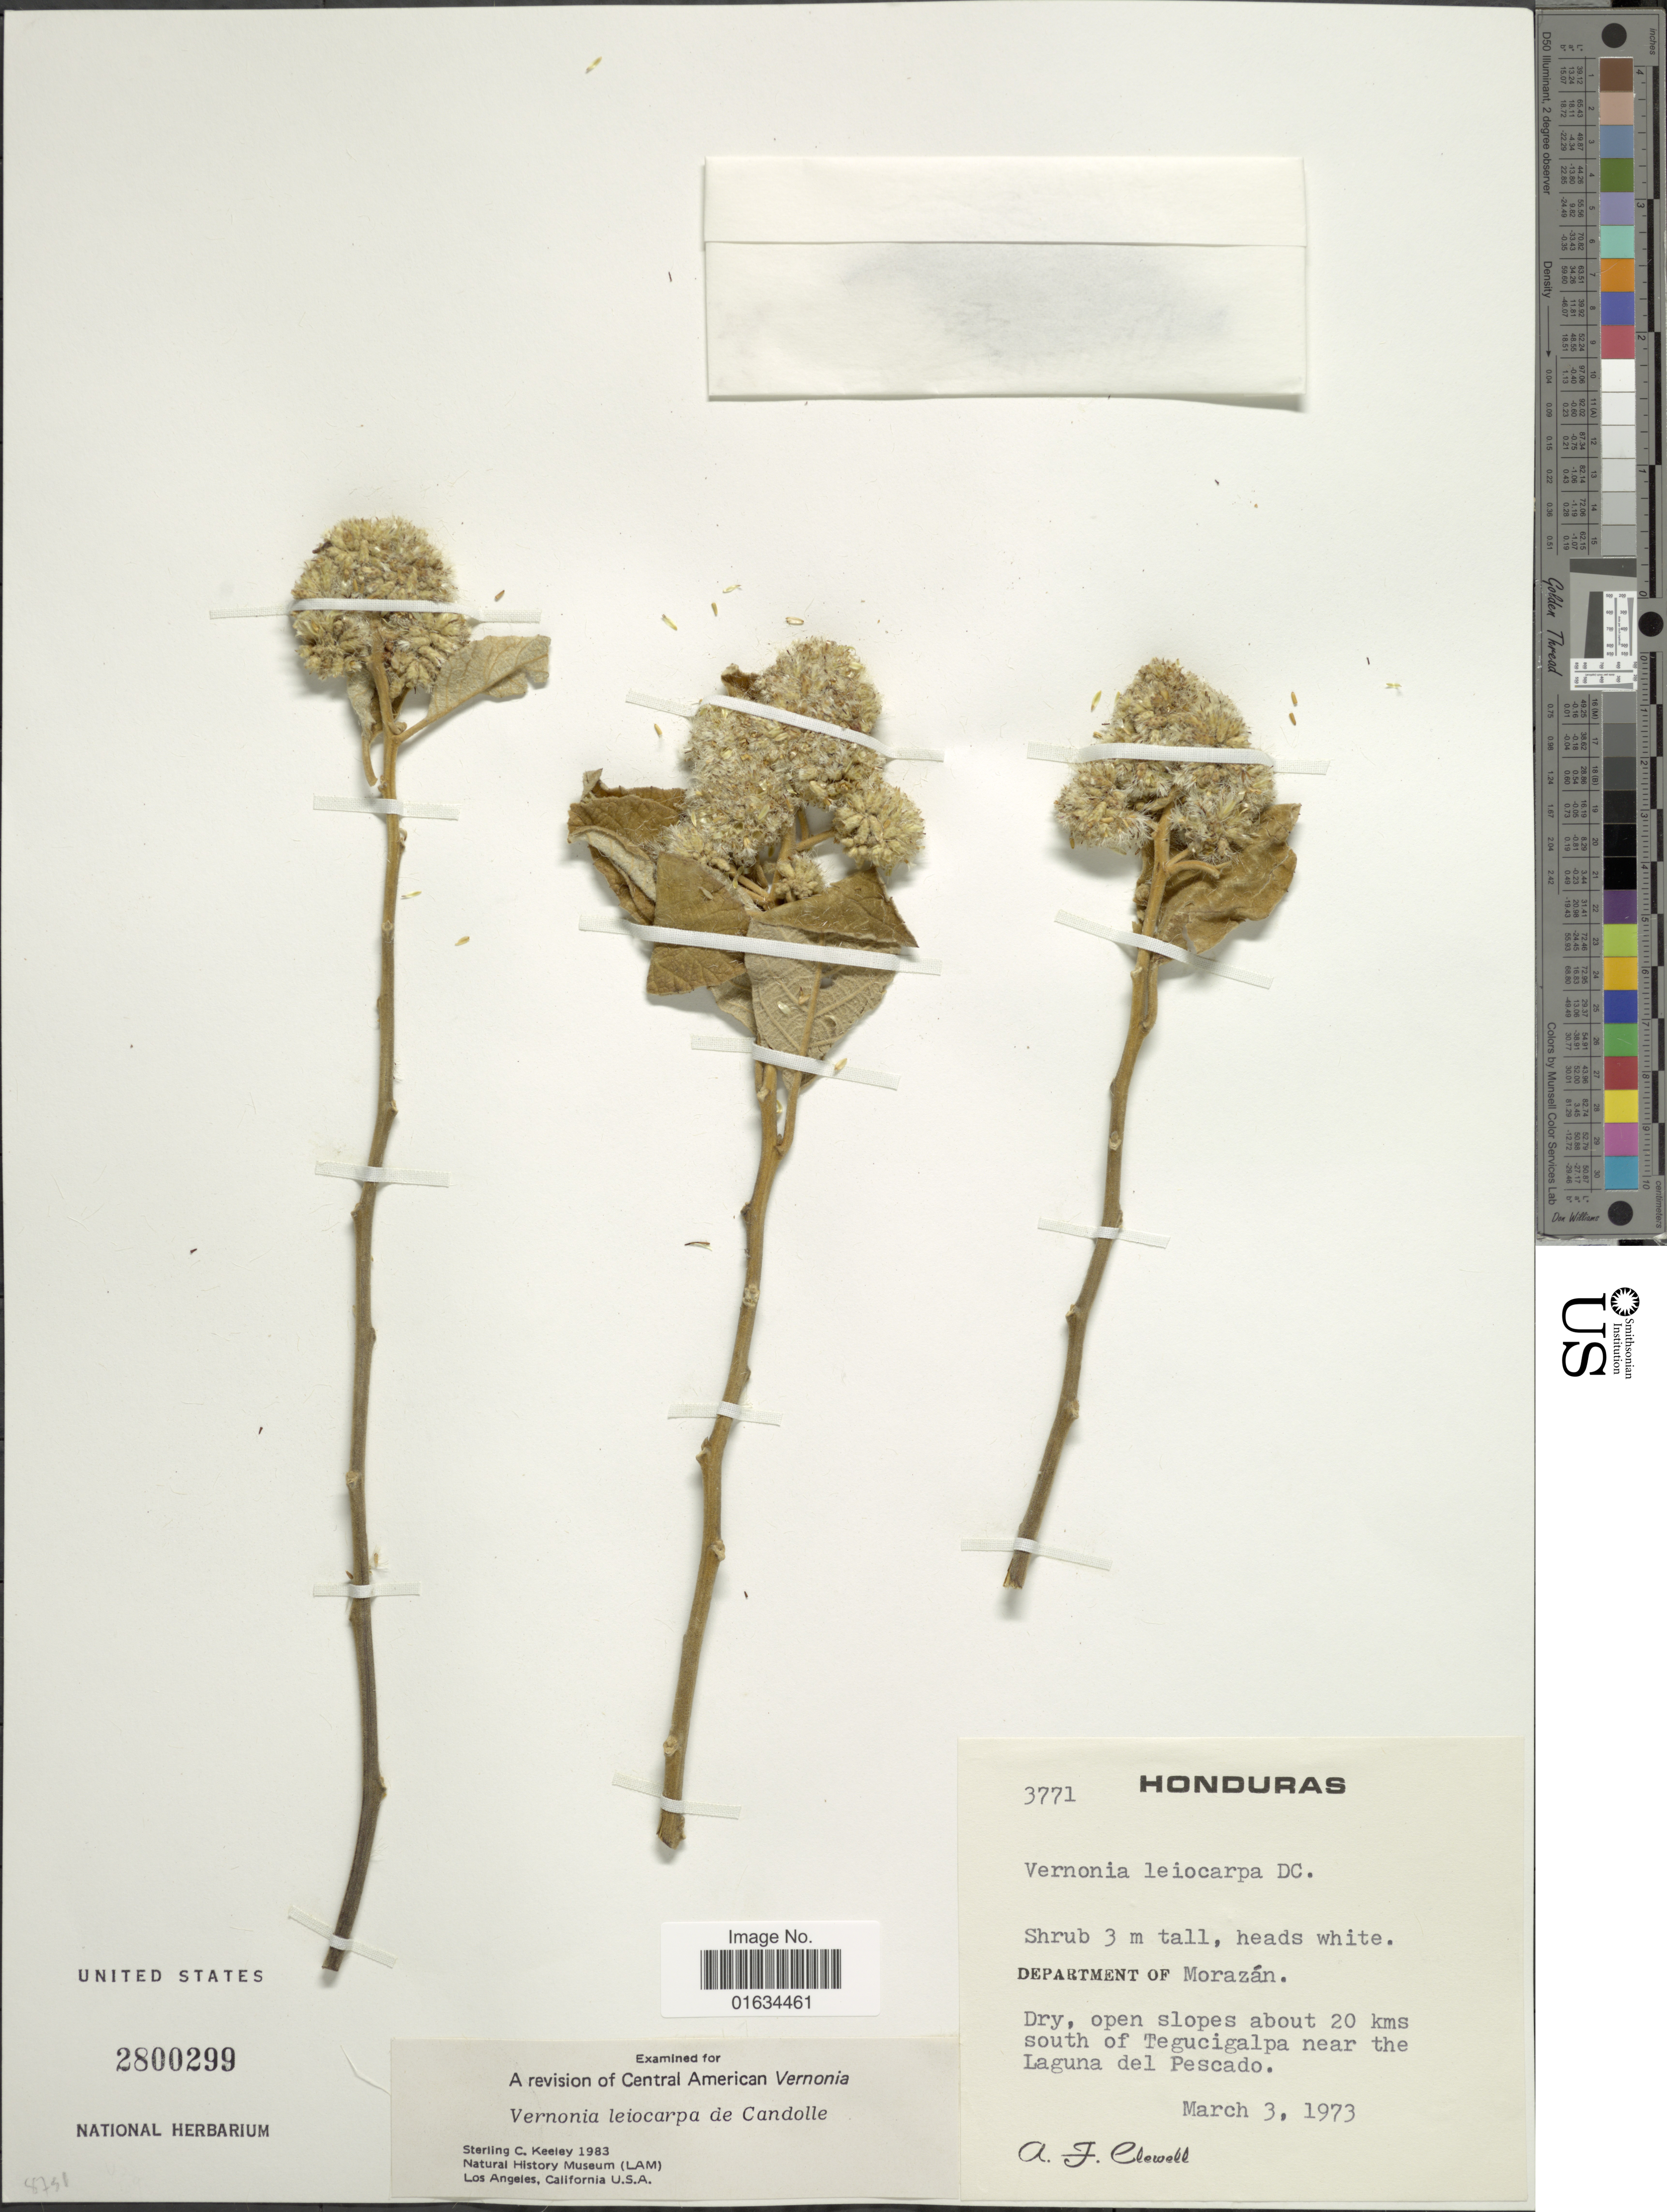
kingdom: Plantae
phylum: Tracheophyta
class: Magnoliopsida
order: Asterales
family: Asteraceae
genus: Eremosis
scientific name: Eremosis leiocarpa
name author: (DC.) Gleason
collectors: A. Clewell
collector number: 3771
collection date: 1973-03-03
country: Honduras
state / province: Fco. Morazán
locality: Department of Morazan, Dry, open slopes about 20 kms south of Tegucigalpa near the Laguna del Pescado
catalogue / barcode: US 2800299